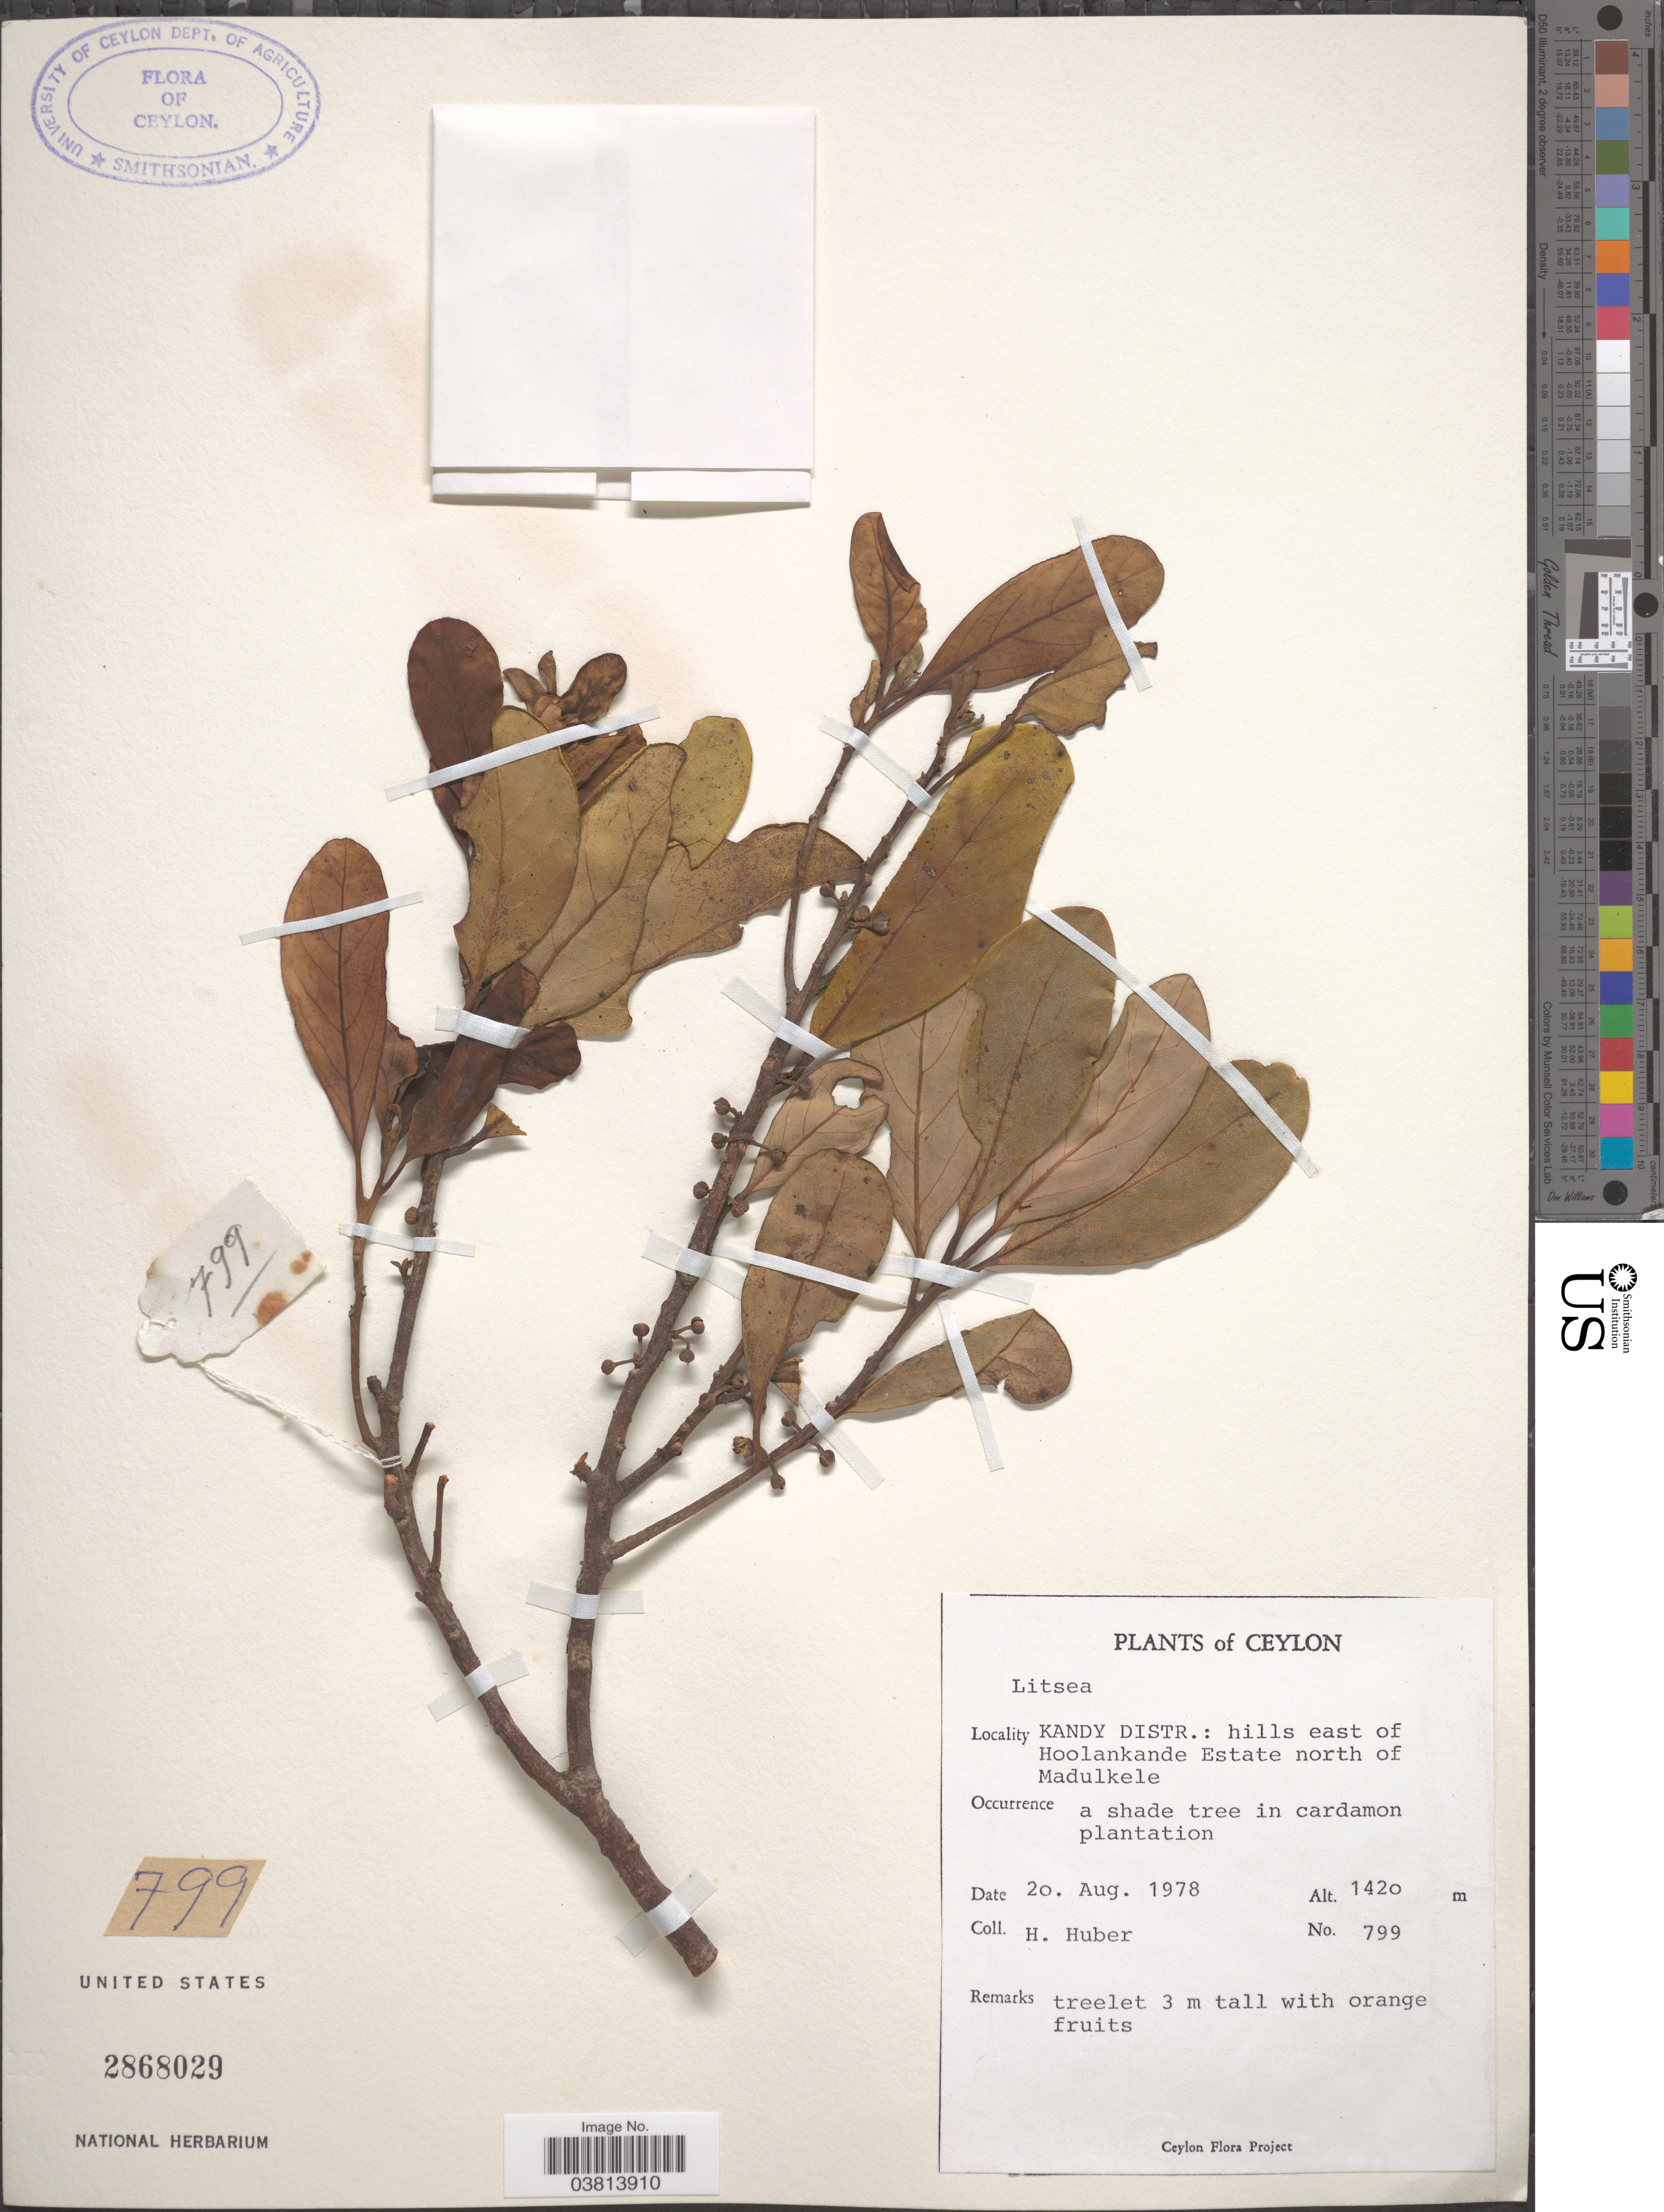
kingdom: Plantae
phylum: Tracheophyta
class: Magnoliopsida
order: Laurales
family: Lauraceae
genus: Litsea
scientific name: Litsea sp.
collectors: H. Huber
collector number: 799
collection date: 1978-08-20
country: Sri Lanka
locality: Ceylon. Kandy Distr.: Hills east of Hoolankande Estate north of Madulkele.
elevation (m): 1420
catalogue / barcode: US 2868029